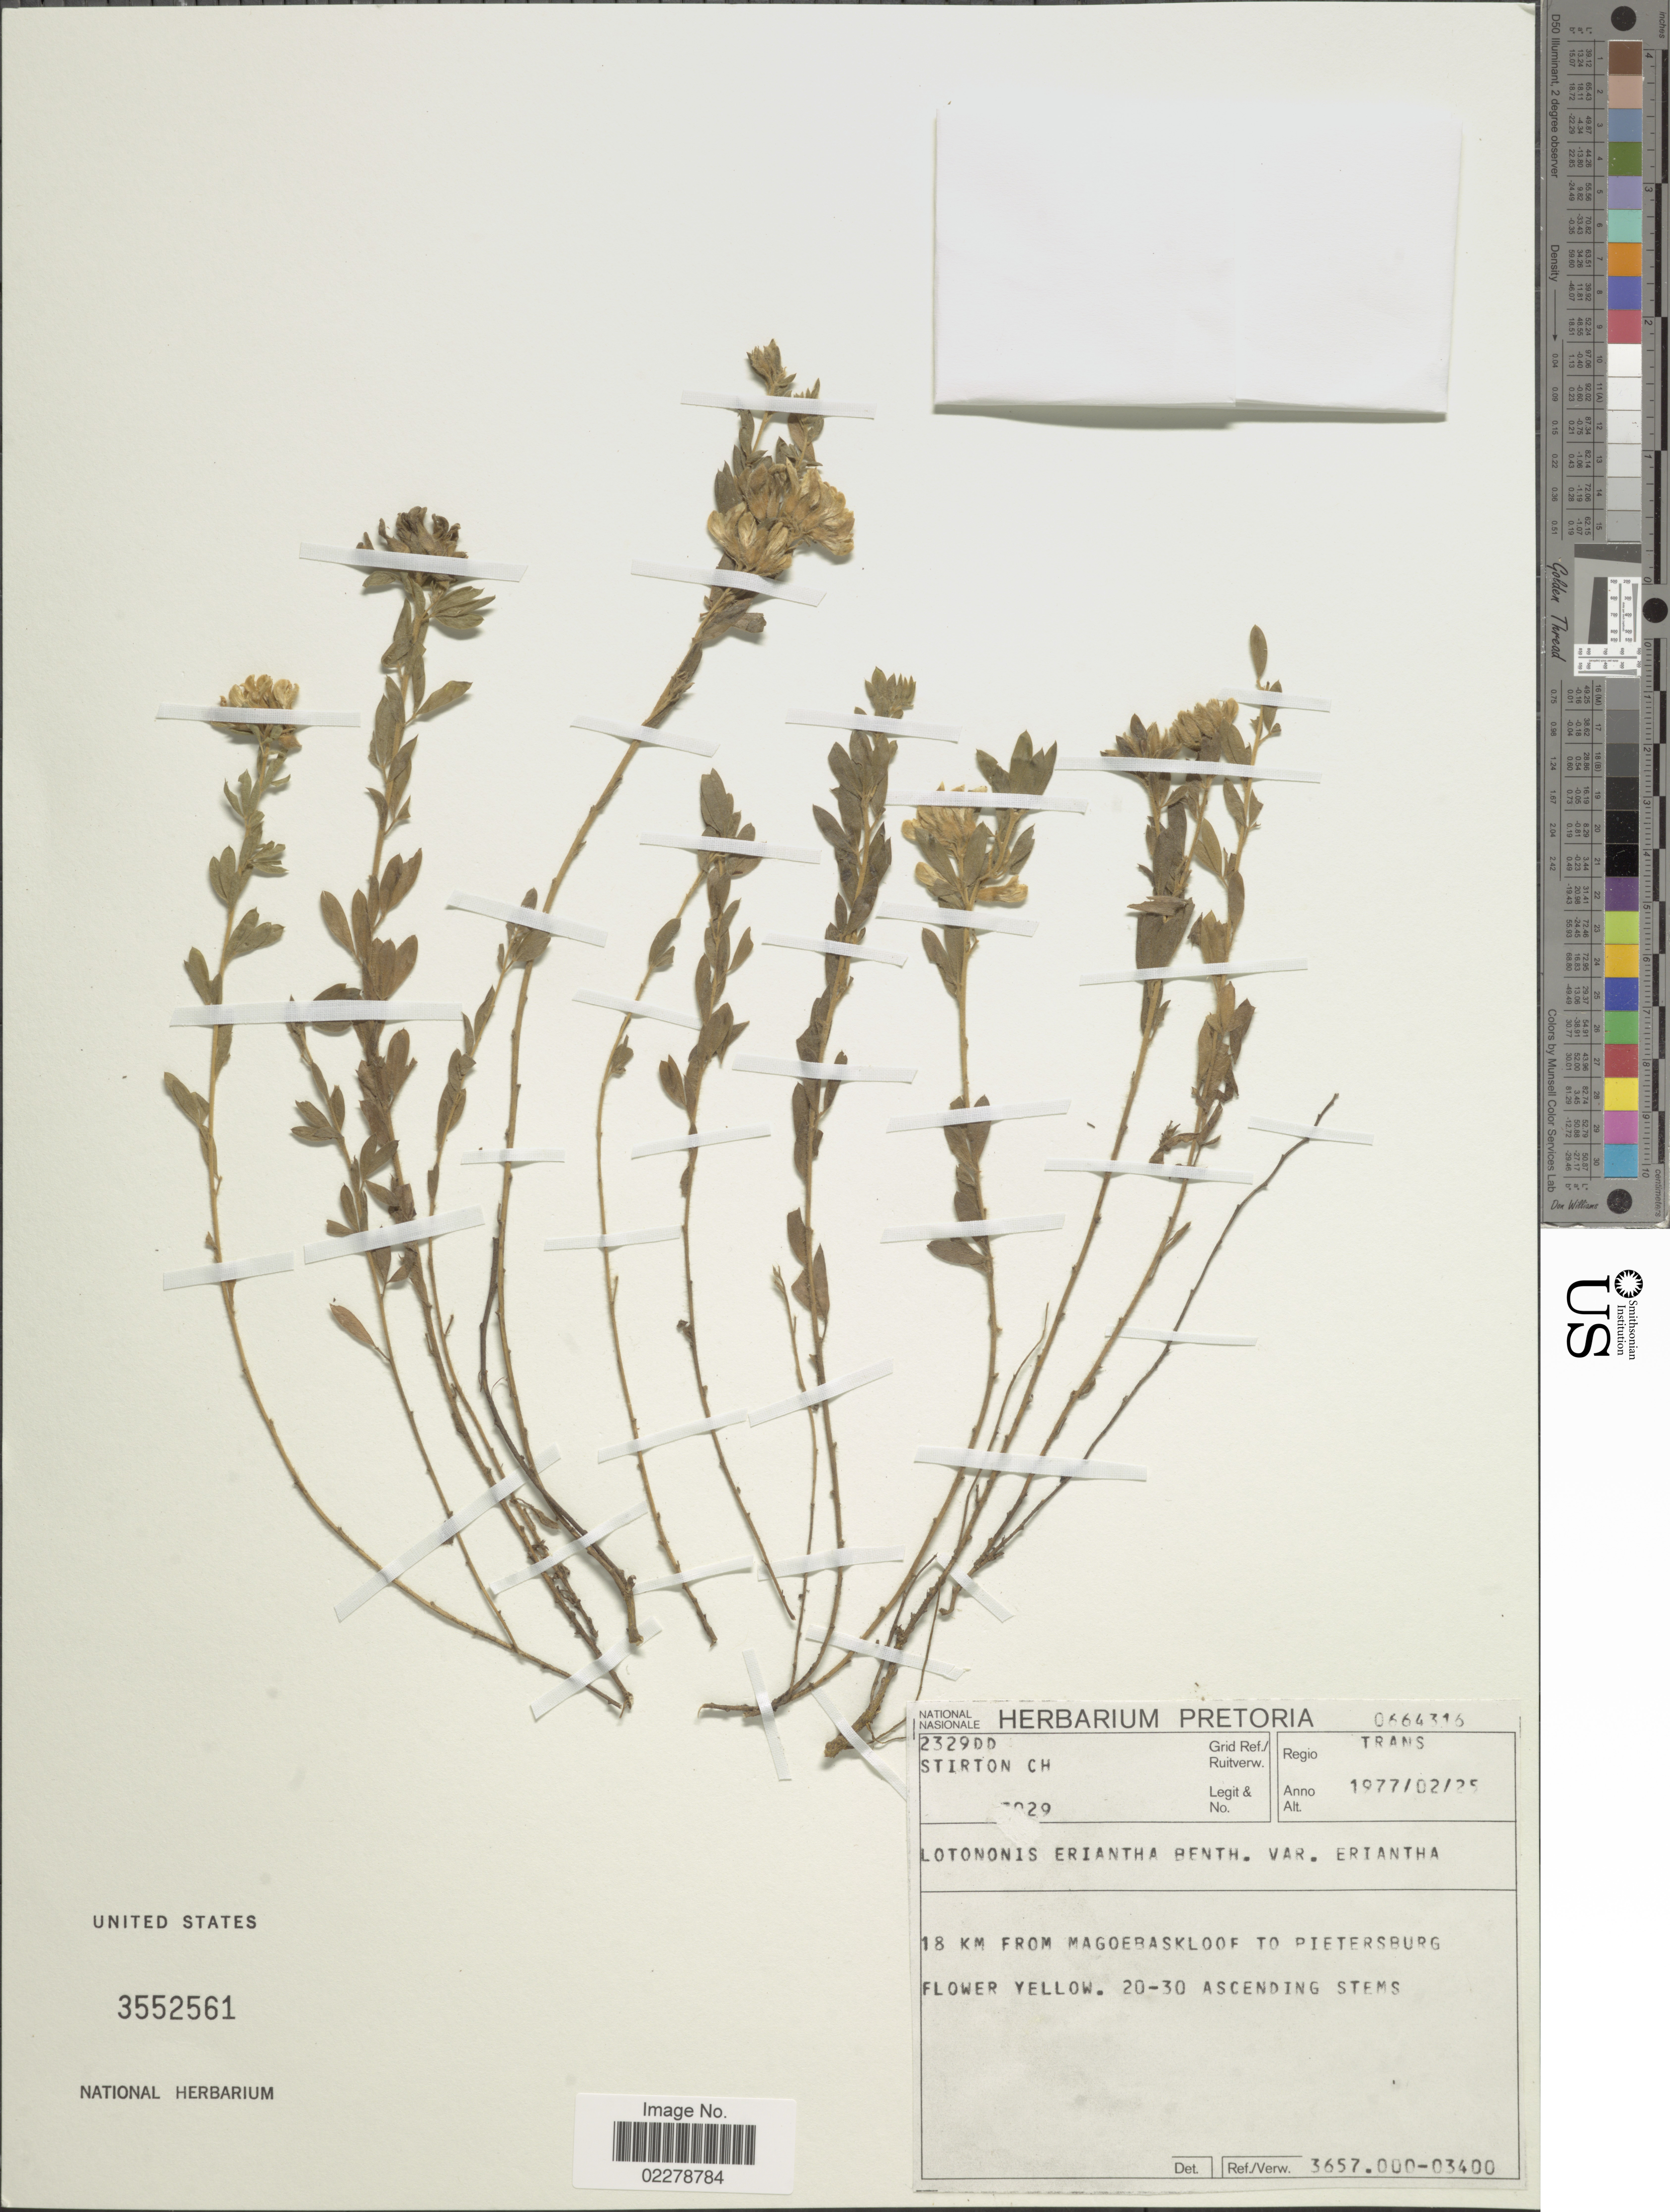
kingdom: Plantae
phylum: Tracheophyta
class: Magnoliopsida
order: Fabales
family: Fabaceae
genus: Lotononis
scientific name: Lotononis eriantha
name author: Benth.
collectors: C. H. Stirton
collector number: !29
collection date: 1977-02-25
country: South Africa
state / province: Limpopo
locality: Regio Trans. 18 km from Magoebaskloof to Pietersburg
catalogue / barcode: US 3552561